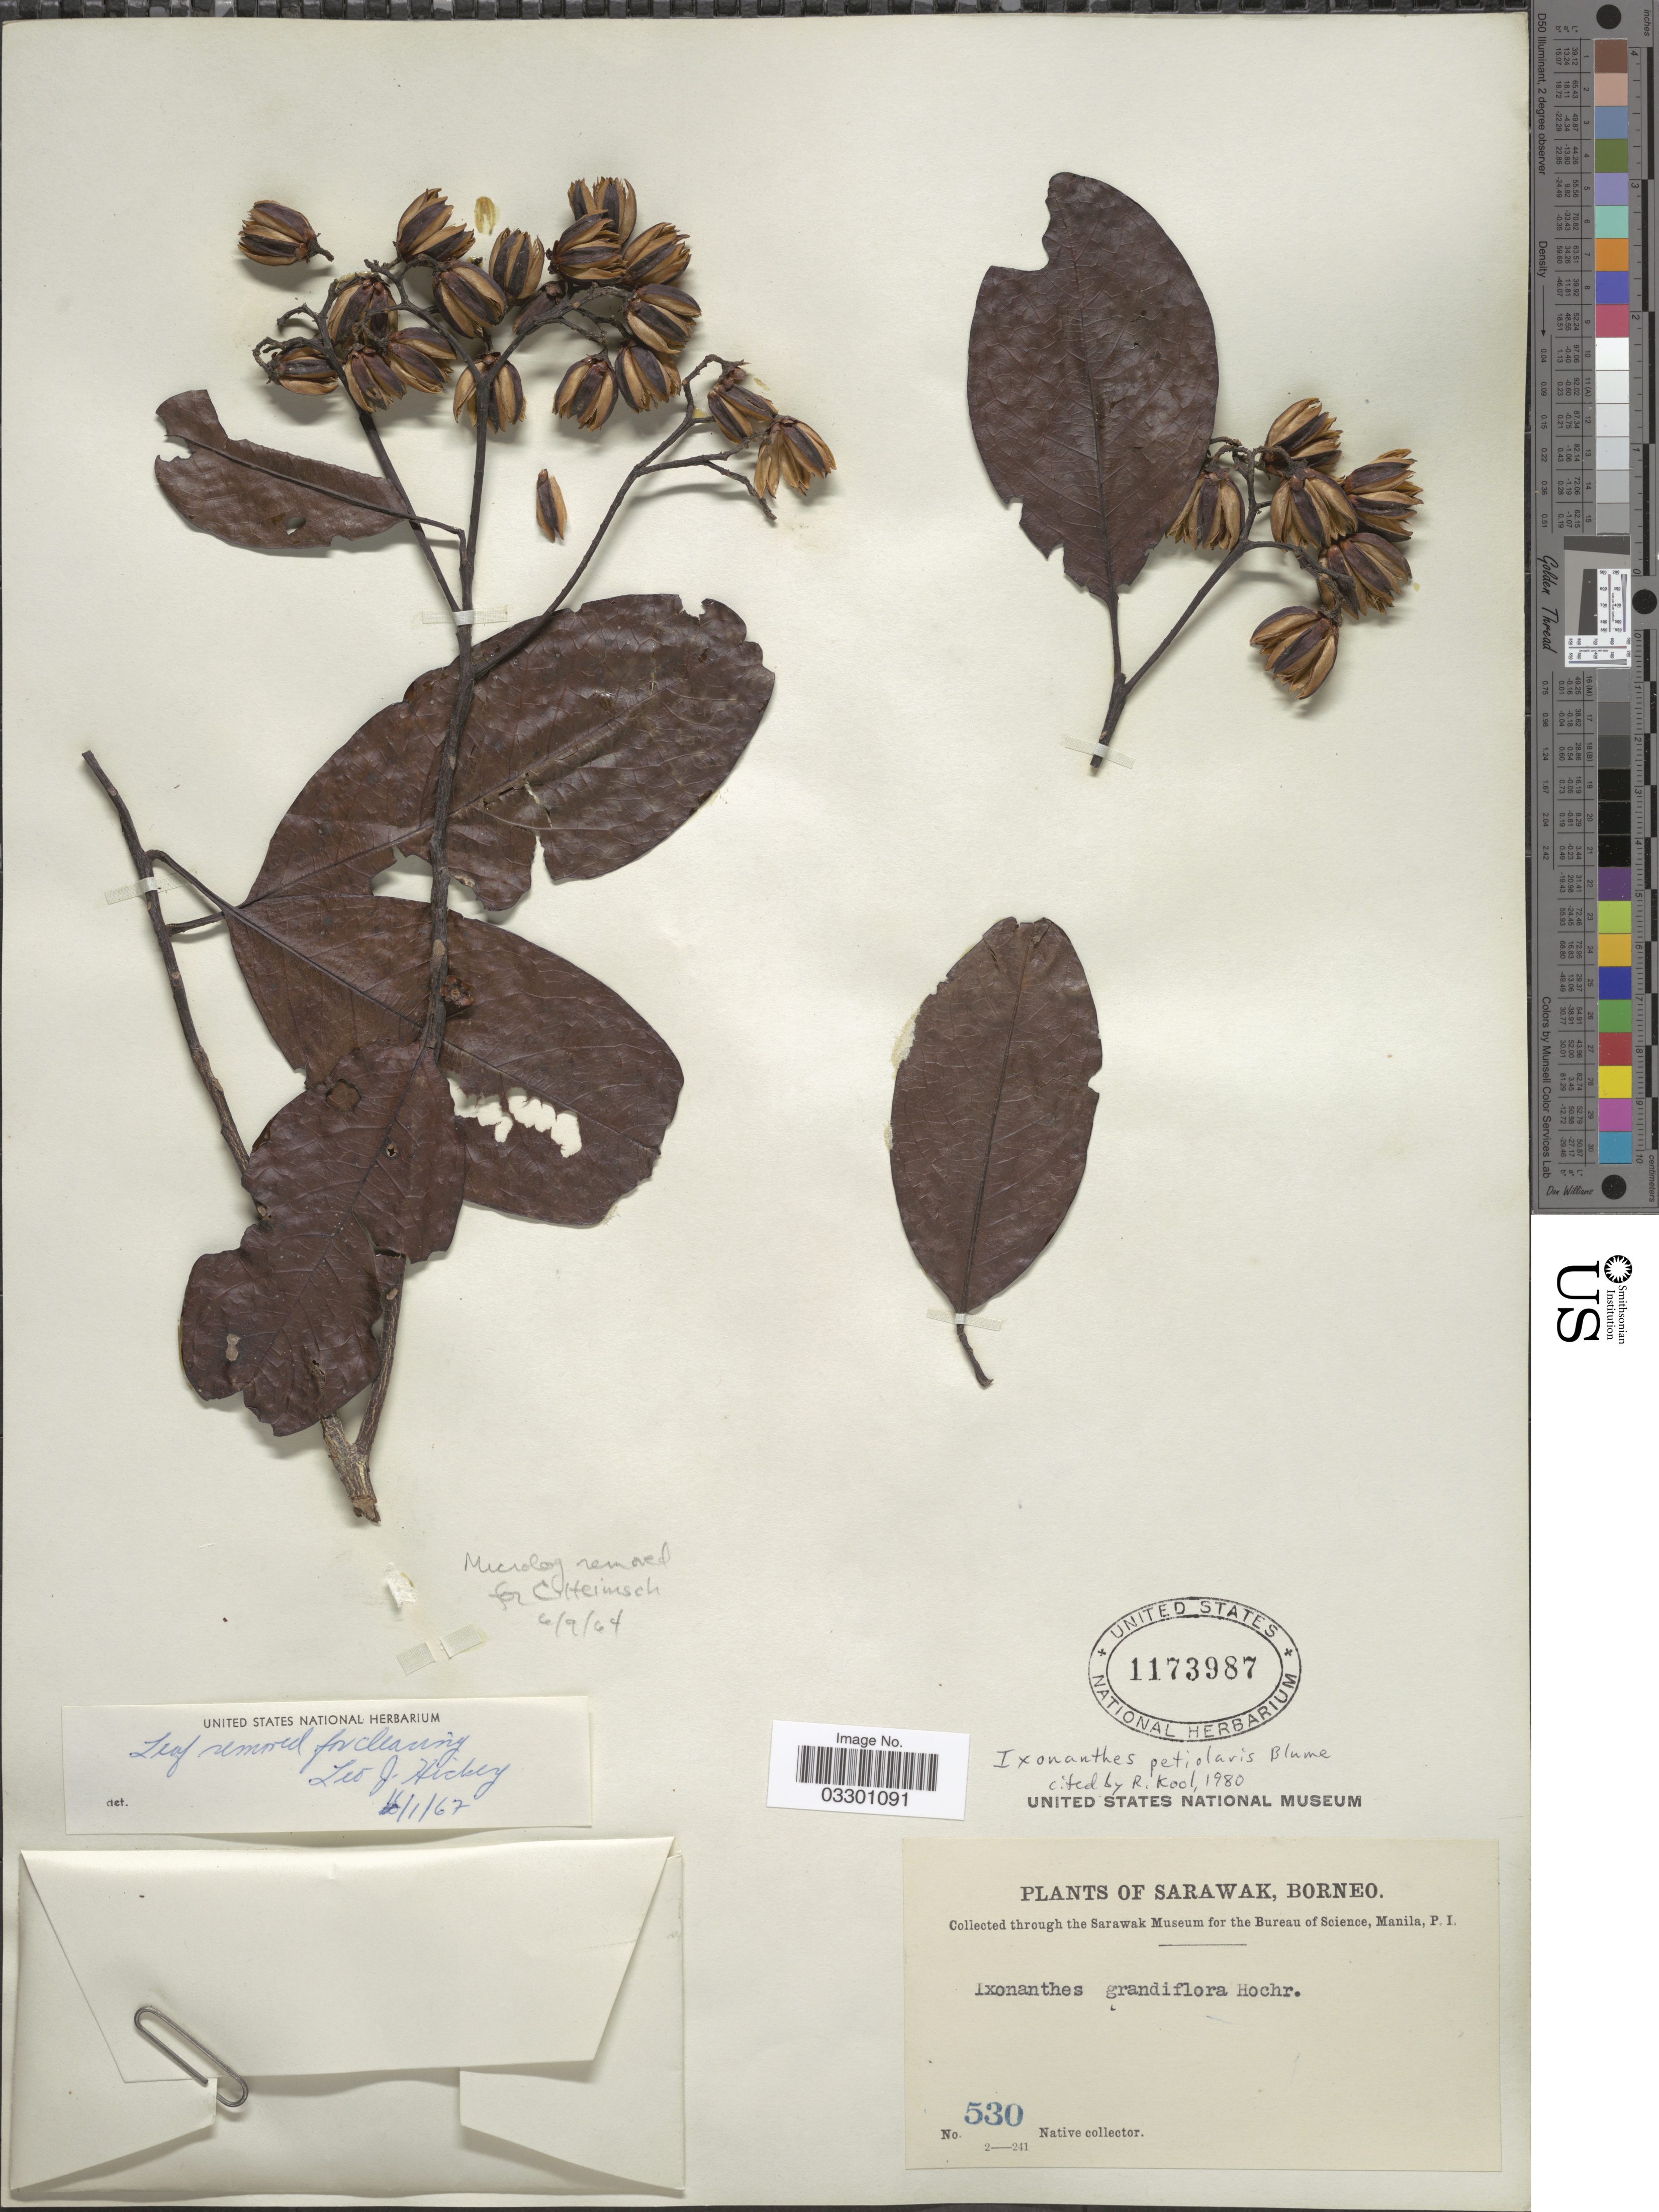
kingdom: Plantae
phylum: Tracheophyta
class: Magnoliopsida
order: Malpighiales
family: Ixonanthaceae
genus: Ixonanthes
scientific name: Ixonanthes petiolaris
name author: Blume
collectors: Native collector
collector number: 530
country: Malaysia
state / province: Sarawak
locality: Borneo.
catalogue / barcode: US 1173987